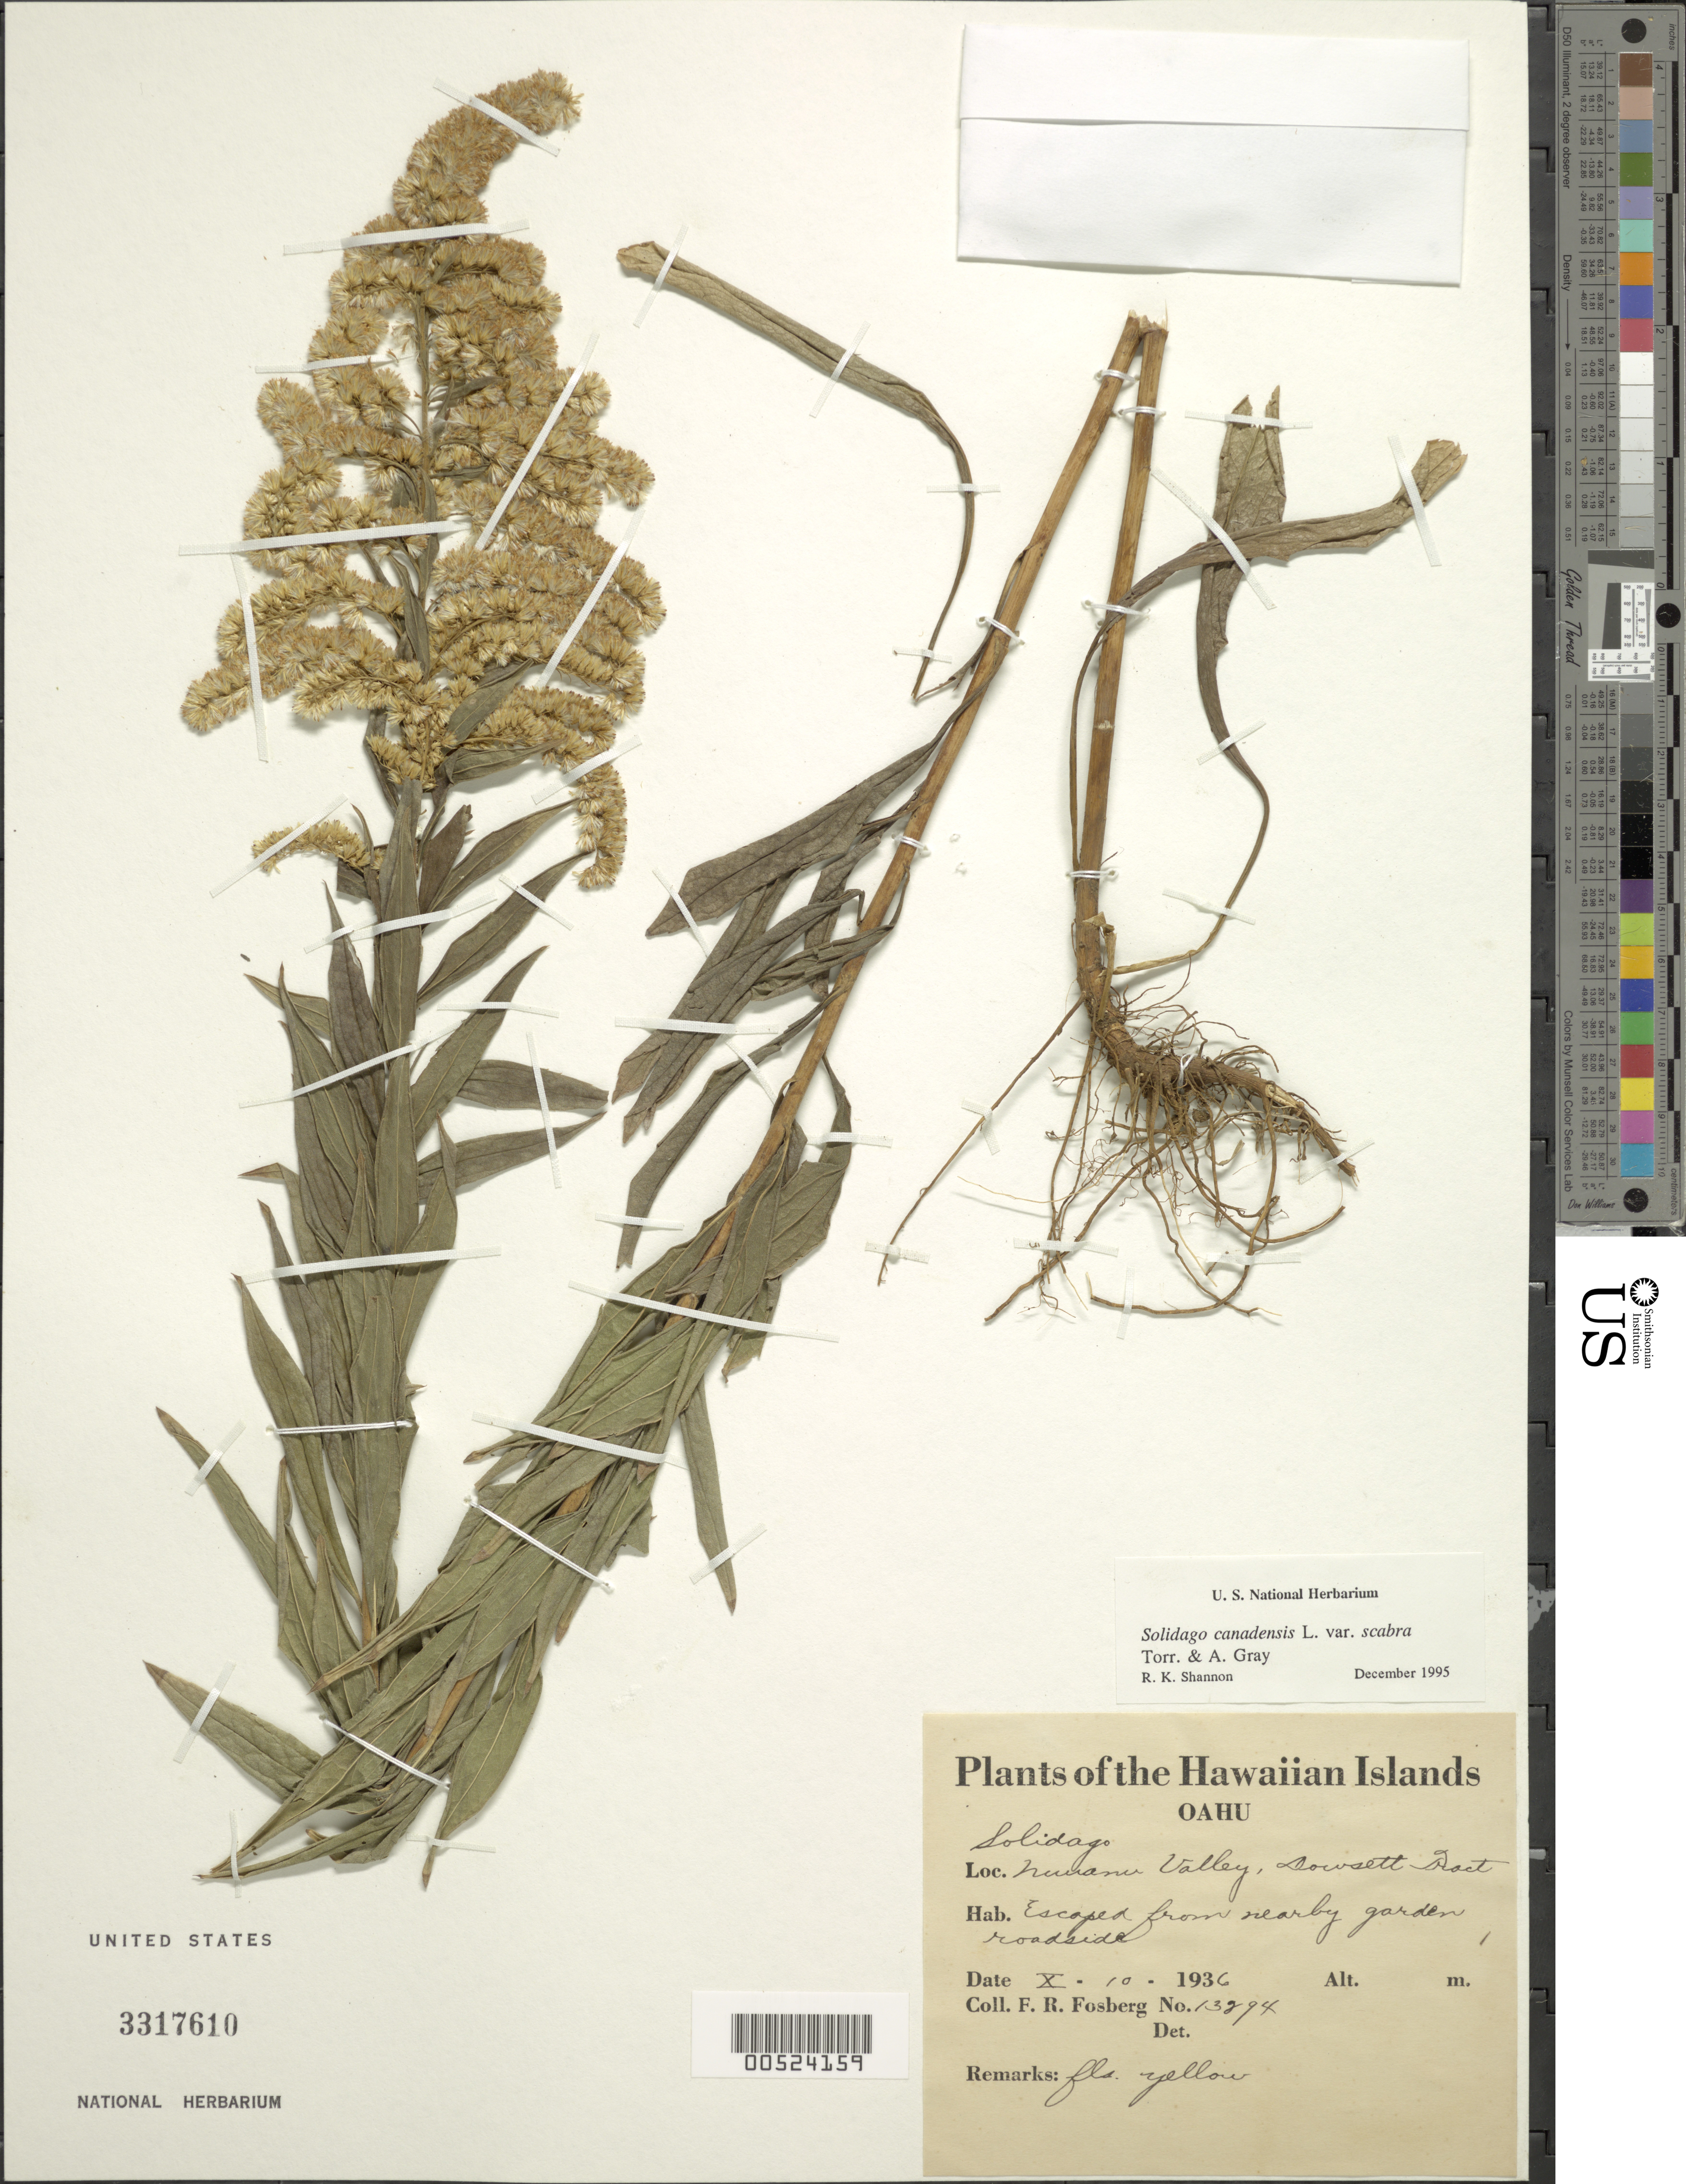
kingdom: Plantae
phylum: Tracheophyta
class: Magnoliopsida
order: Asterales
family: Asteraceae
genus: Solidago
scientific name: Solidago altissima subsp. altissima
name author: L.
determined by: Wagner, W. L., (BOT), Smithsonian Institution - National Museum of Natural History (UNITED STATES)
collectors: F. R. Fosberg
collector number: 13294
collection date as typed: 10 Oct 1936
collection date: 1936-10-10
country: United States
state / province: Hawaii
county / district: Honolulu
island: Oahu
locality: Nuuanu Valley, Dowsett Tract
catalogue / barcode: US 3317610